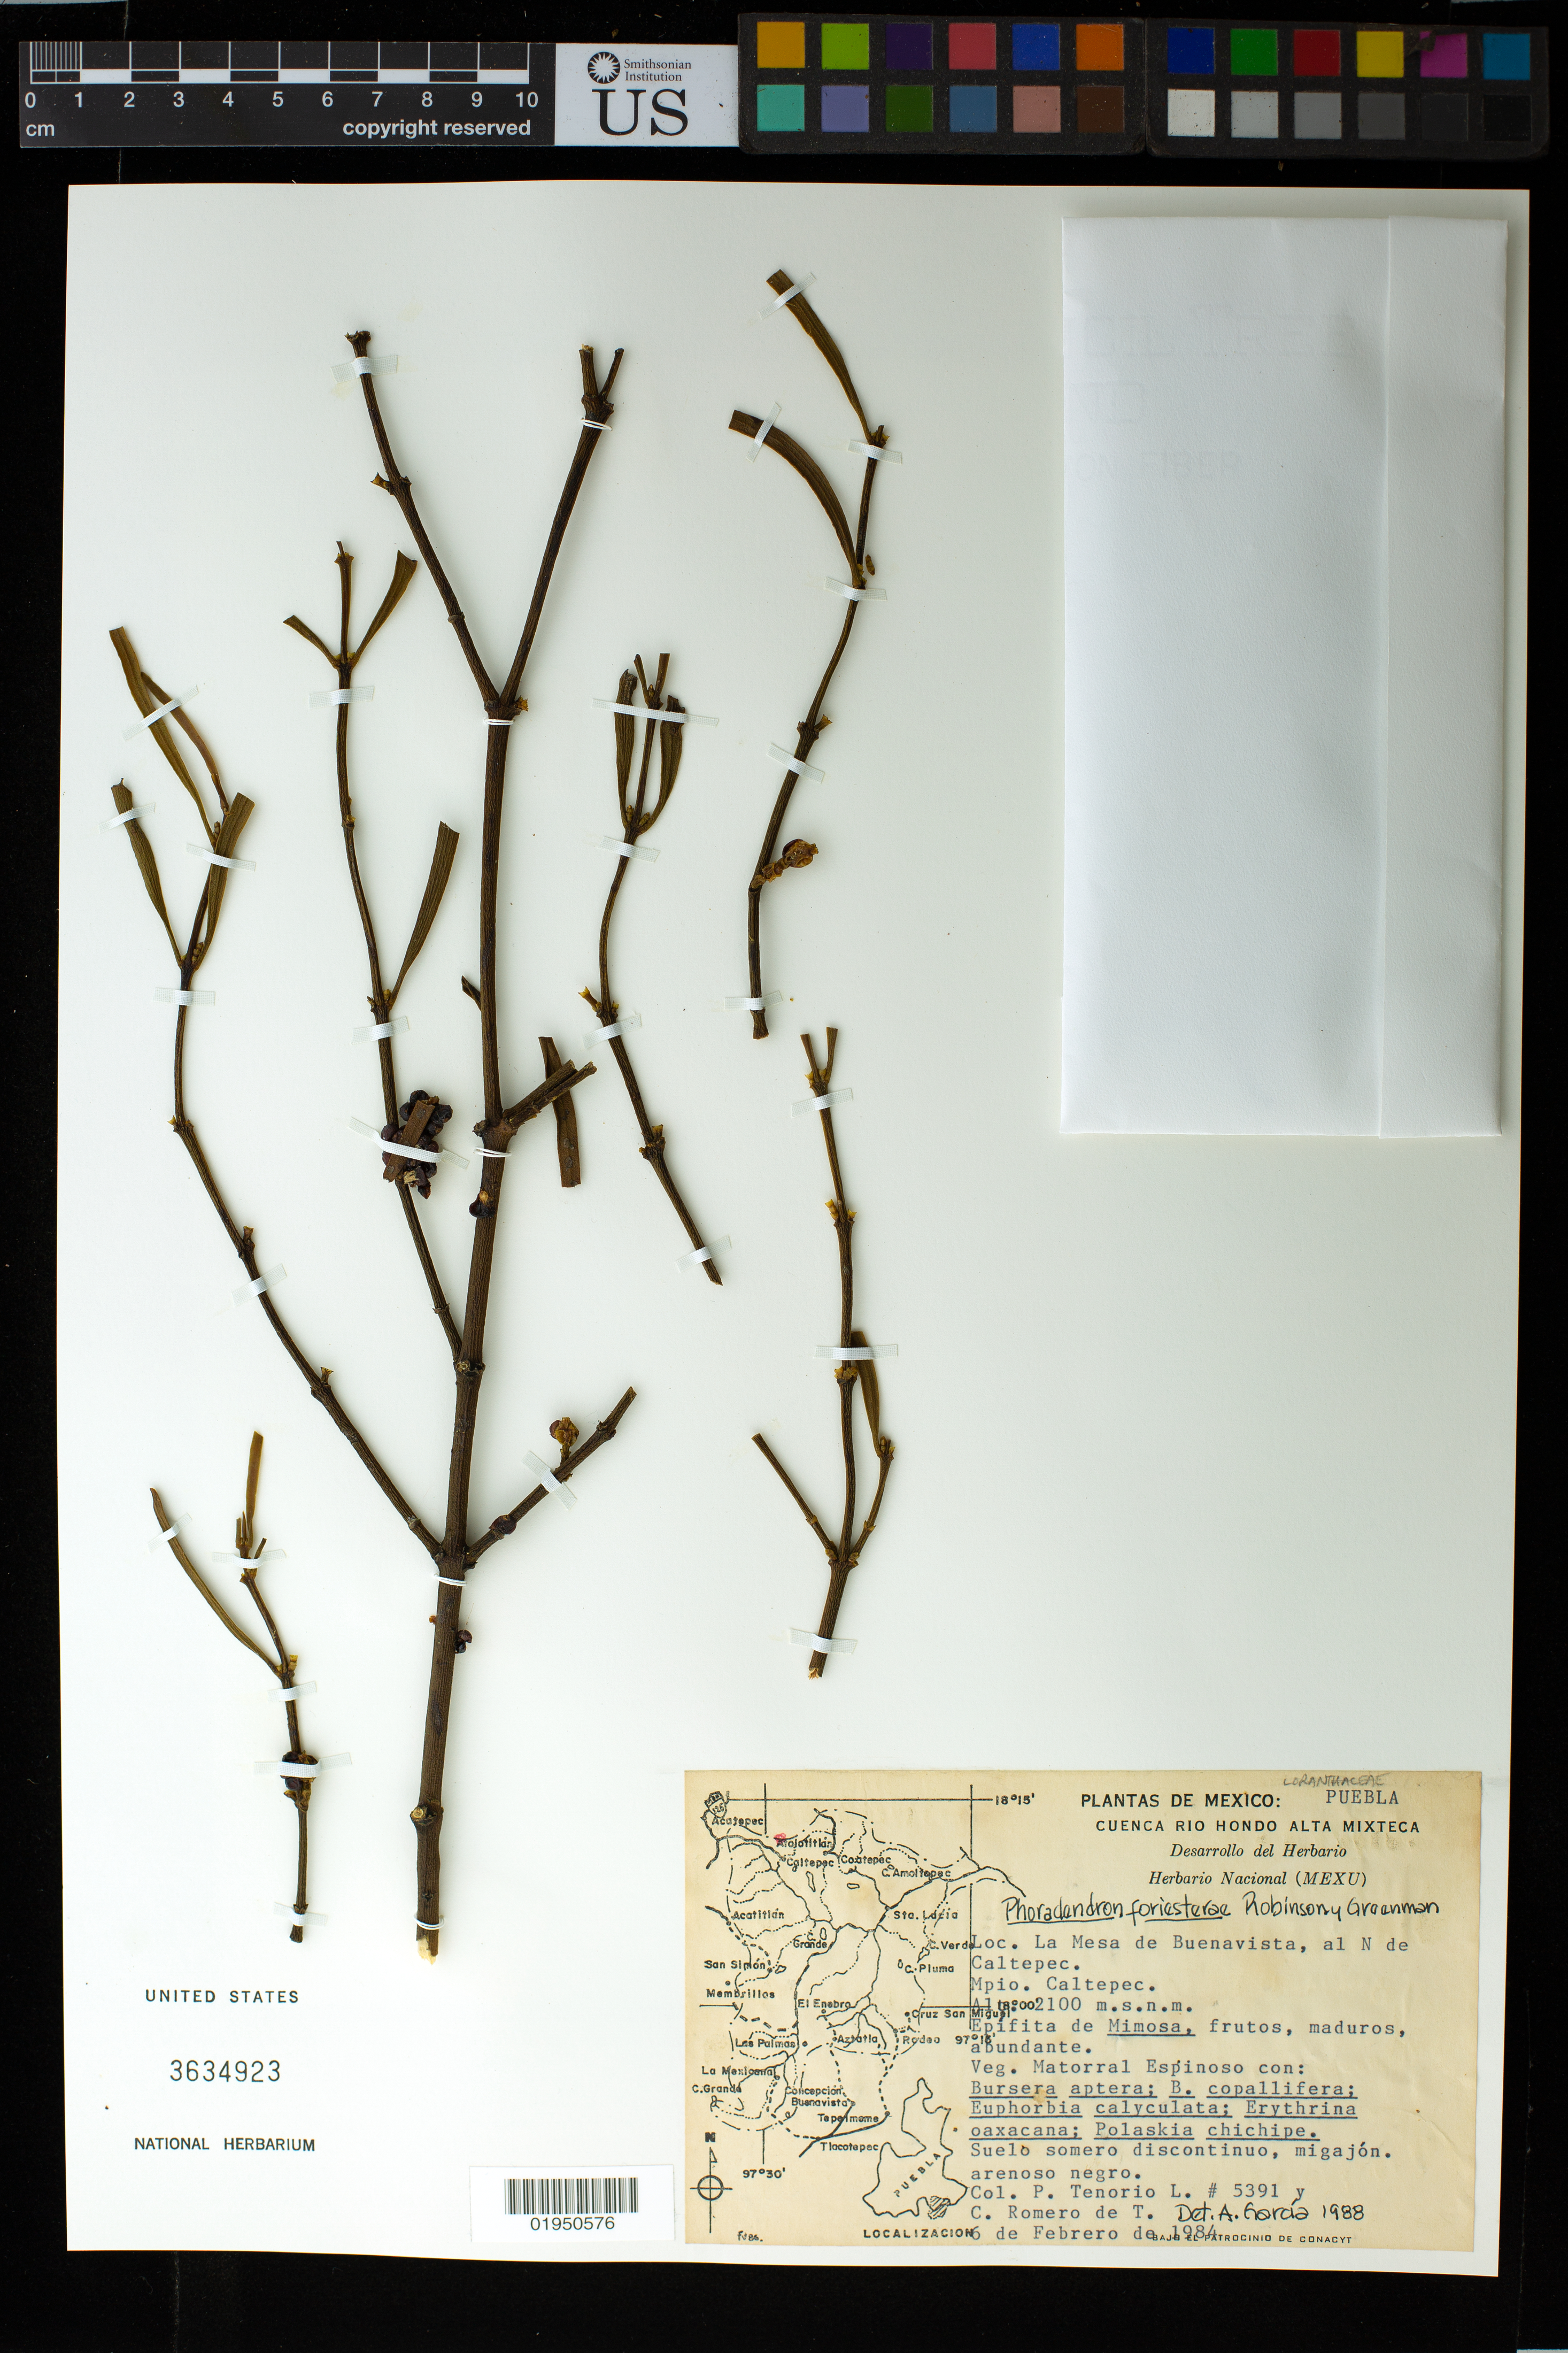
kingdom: Plantae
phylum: Tracheophyta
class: Magnoliopsida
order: Santalales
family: Viscaceae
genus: Phoradendron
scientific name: Phoradendron forestierae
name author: B.L. Rob. & Greenm.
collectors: P. Tenorio L. & C. Romero de T.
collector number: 5391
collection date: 1984-02-06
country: Mexico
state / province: Puebla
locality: La Mesa de Buenavista, al N de Caltepec. Mpio. Caltepec.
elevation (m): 2100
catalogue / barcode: US 3634923